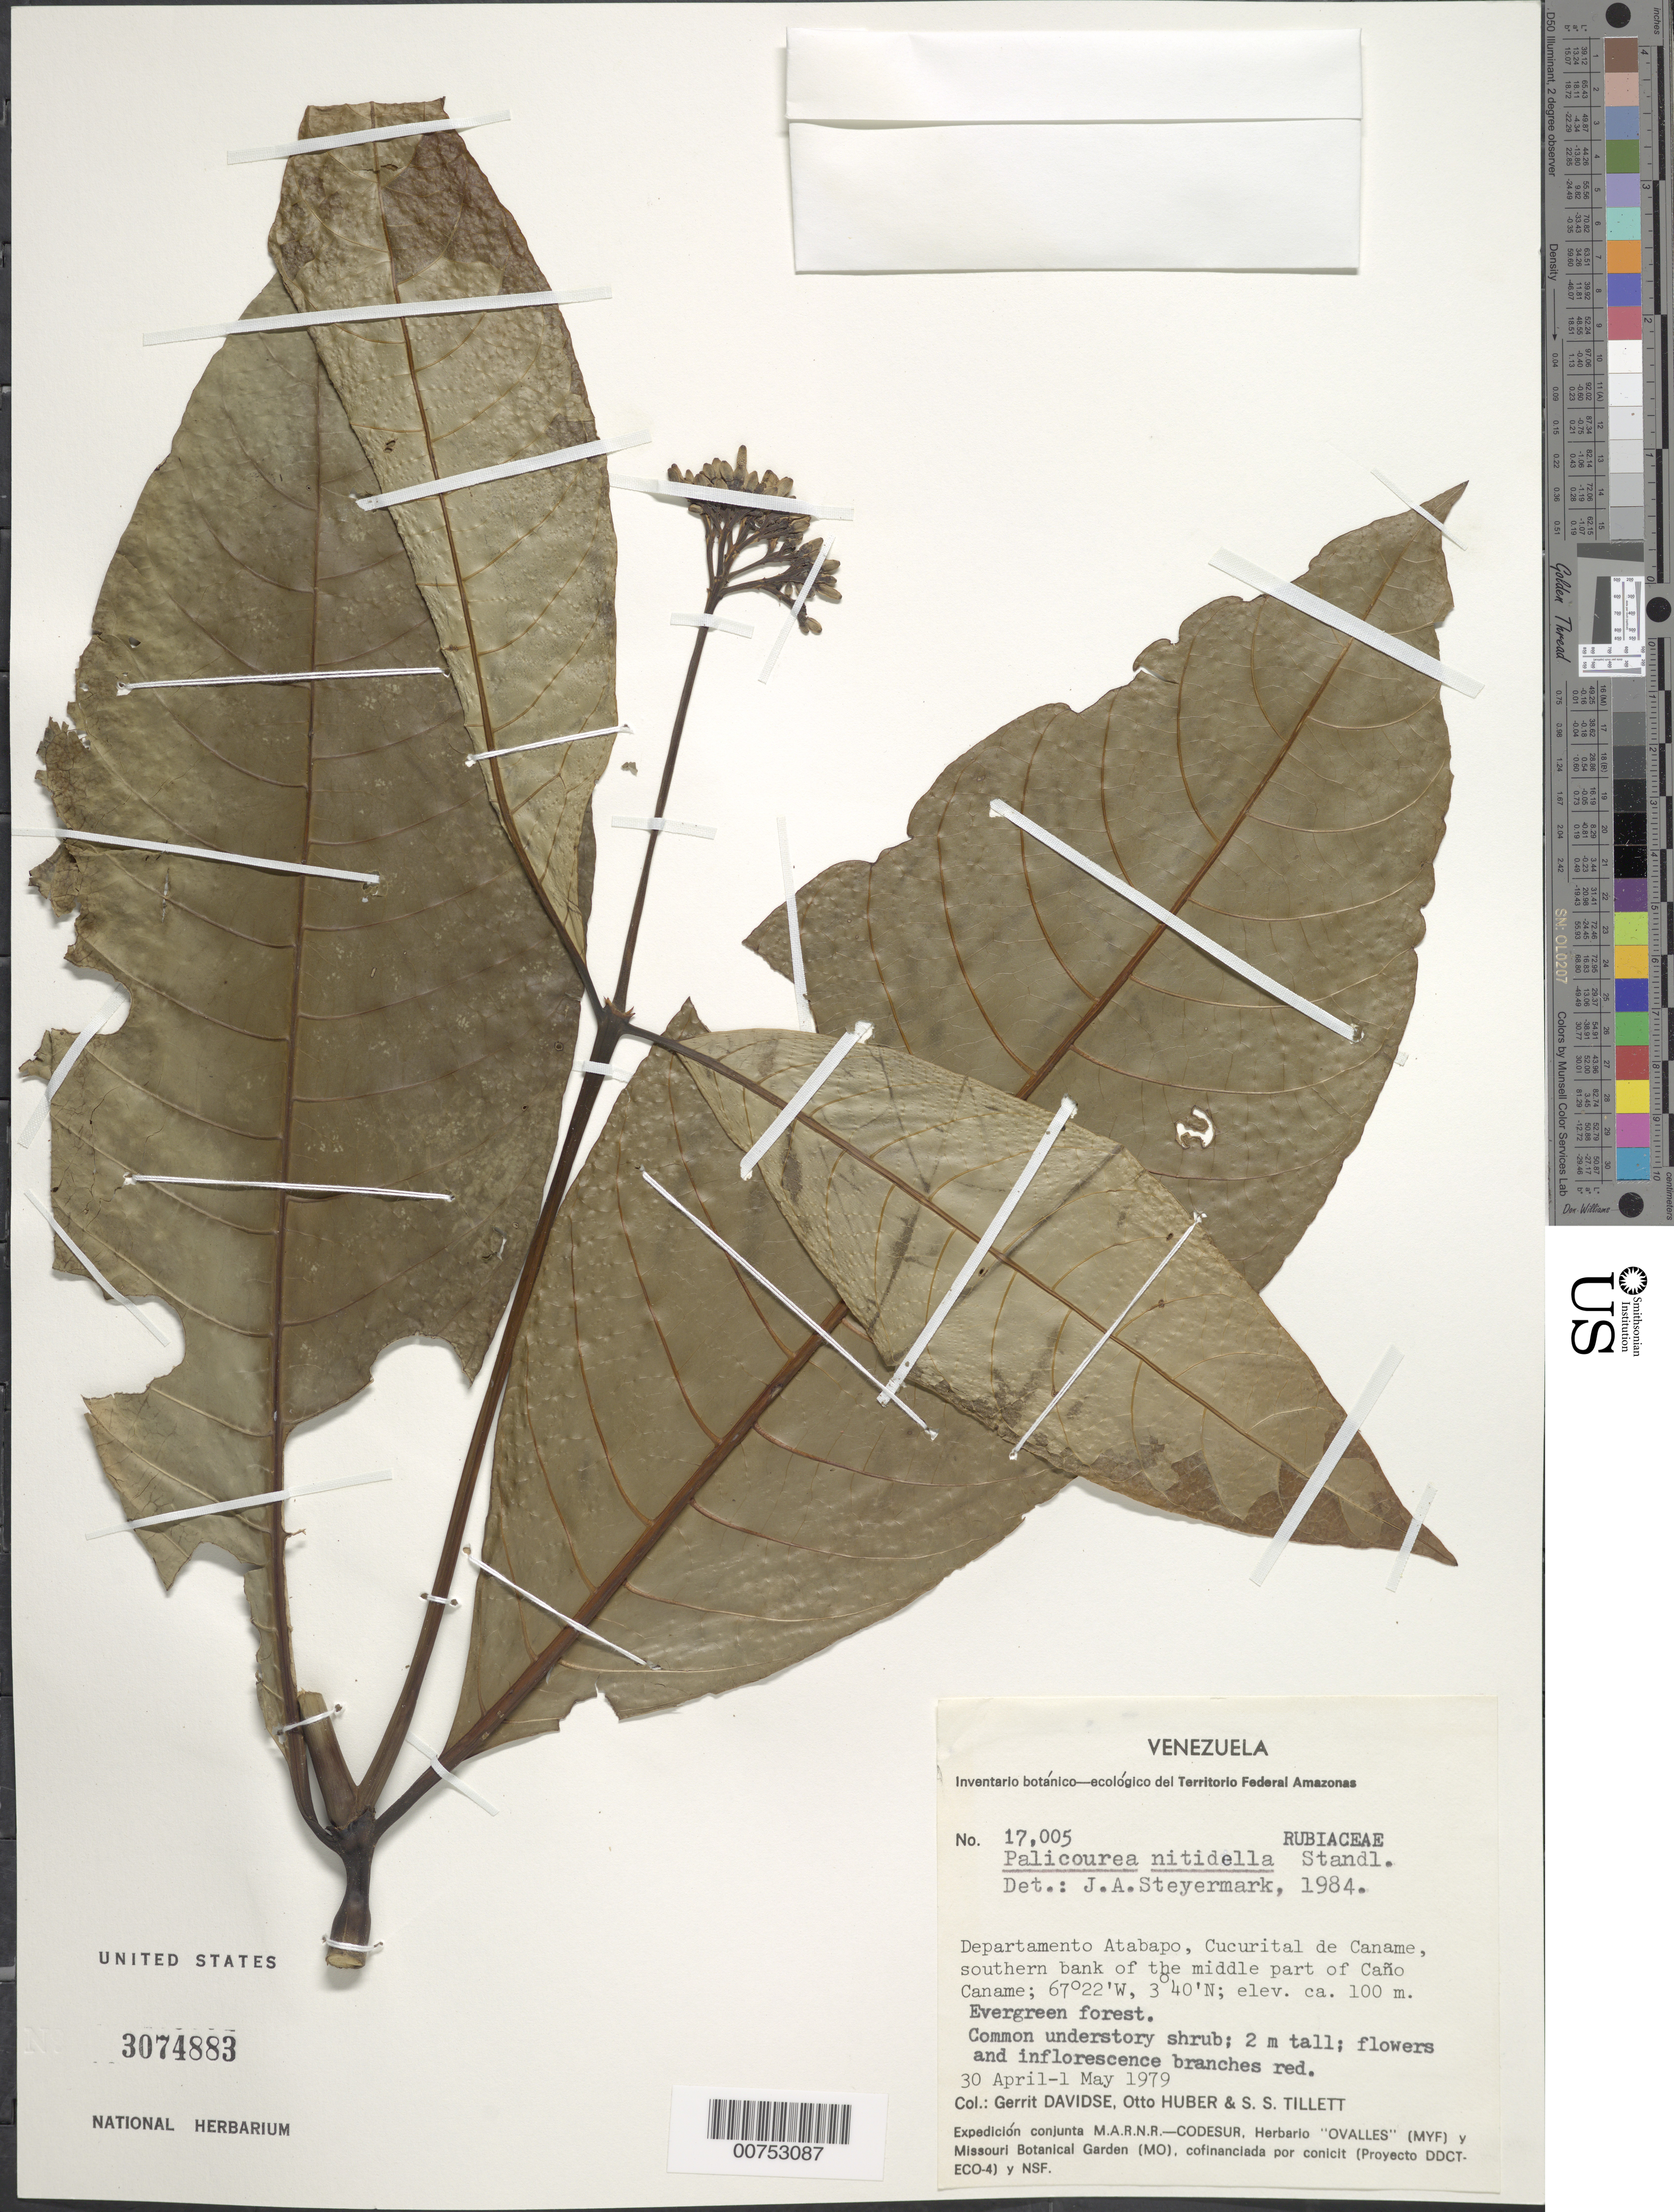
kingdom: Plantae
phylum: Tracheophyta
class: Magnoliopsida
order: Gentianales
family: Rubiaceae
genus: Palicourea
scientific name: Palicourea nitidella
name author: (Müll. Arg.) Standl.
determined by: Steyermark, Julian A., (VEN)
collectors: G. Davidse, O. Huber & S. S. Tillett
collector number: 17005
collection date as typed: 30-Apr-79 to 1-May-79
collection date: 1979-04-30/1979-05-01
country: Venezuela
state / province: Amazonas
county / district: Atabapo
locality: Cucurital de Caname, southern bank of the middle part of Caño Caname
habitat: Evergreen forest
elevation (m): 100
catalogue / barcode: US 3074883